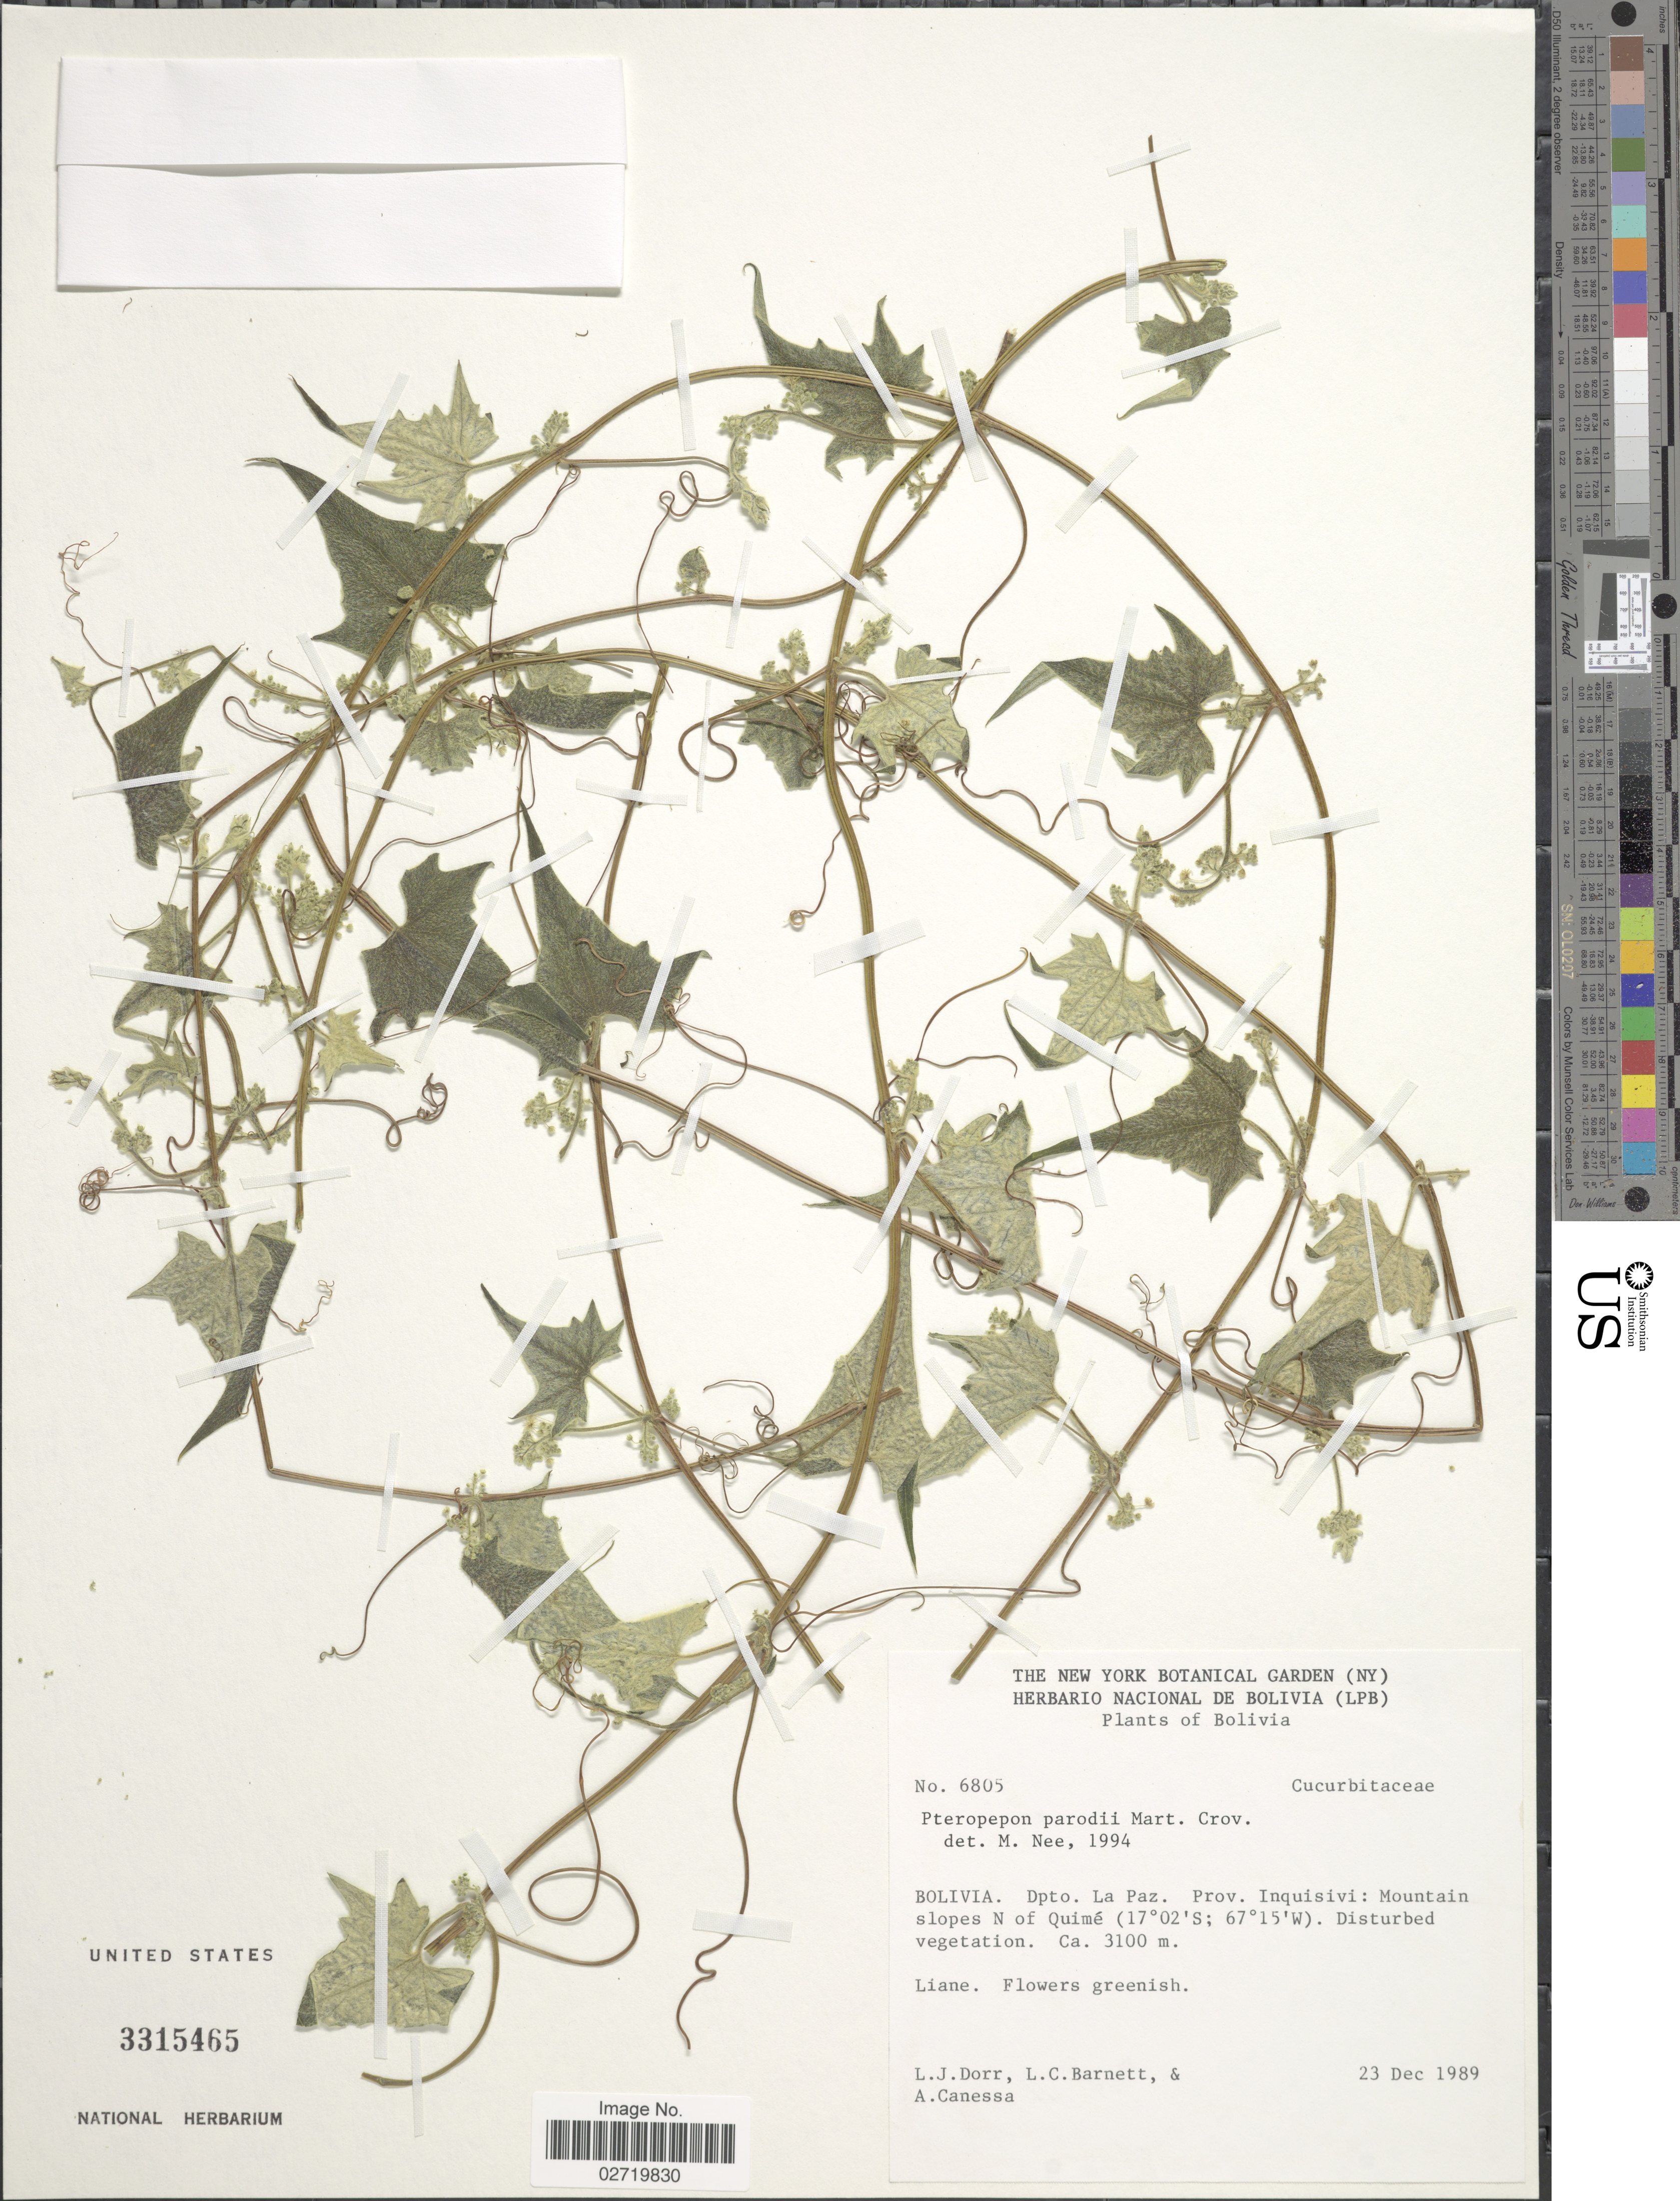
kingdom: Plantae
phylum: Tracheophyta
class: Magnoliopsida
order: Cucurbitales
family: Cucurbitaceae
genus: Pteropepon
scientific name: Pteropepon parodii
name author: Mart. Crov.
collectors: L. J. Dorr, L. C. Barnett & A. Canessa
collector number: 6805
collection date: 1989-12-23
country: Bolivia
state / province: La Paz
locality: Dpto. La Paz. Prov. Inquisivi: Mountain slopes N of Quimé.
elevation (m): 3100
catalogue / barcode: US 3315465